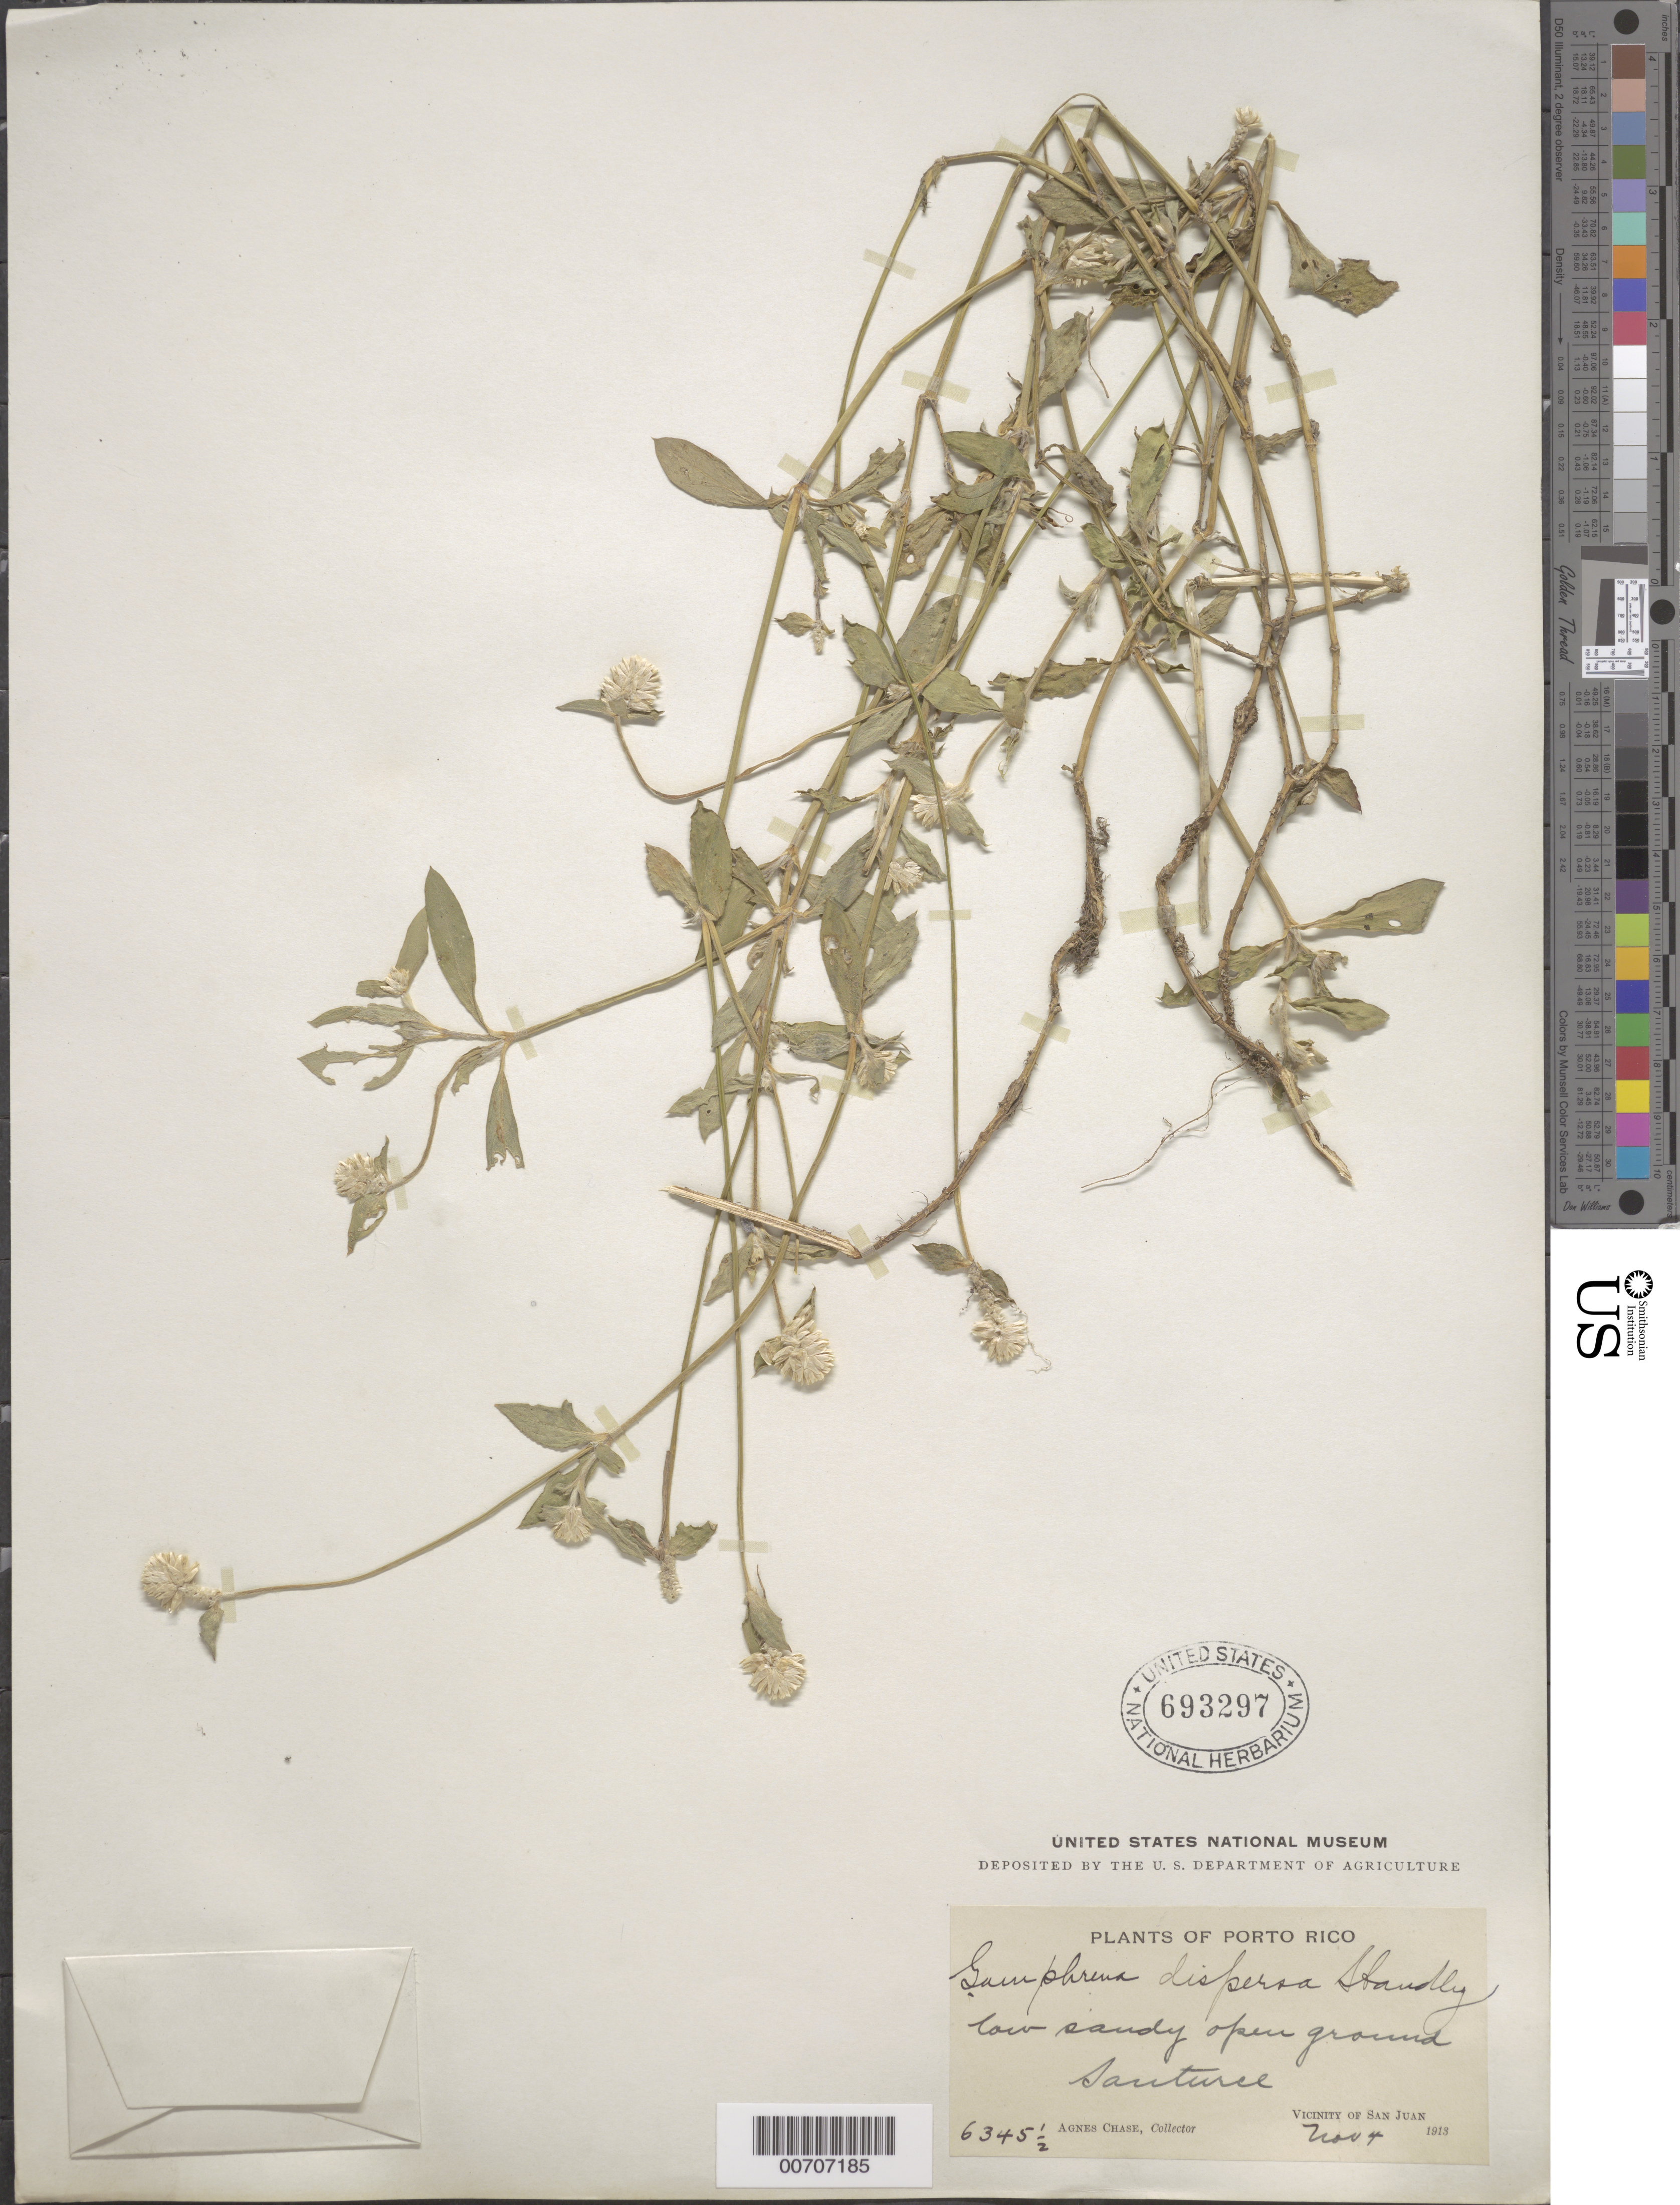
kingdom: Plantae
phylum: Tracheophyta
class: Magnoliopsida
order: Caryophyllales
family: Amaranthaceae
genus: Gomphrena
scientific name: Gomphrena dispersa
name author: Standl.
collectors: A. Chase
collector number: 6345 1/2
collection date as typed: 04 Nov 1913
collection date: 1913-11-04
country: Puerto Rico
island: Greater Antilles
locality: Santurce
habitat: Low sandy open ground.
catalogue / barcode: US 693297